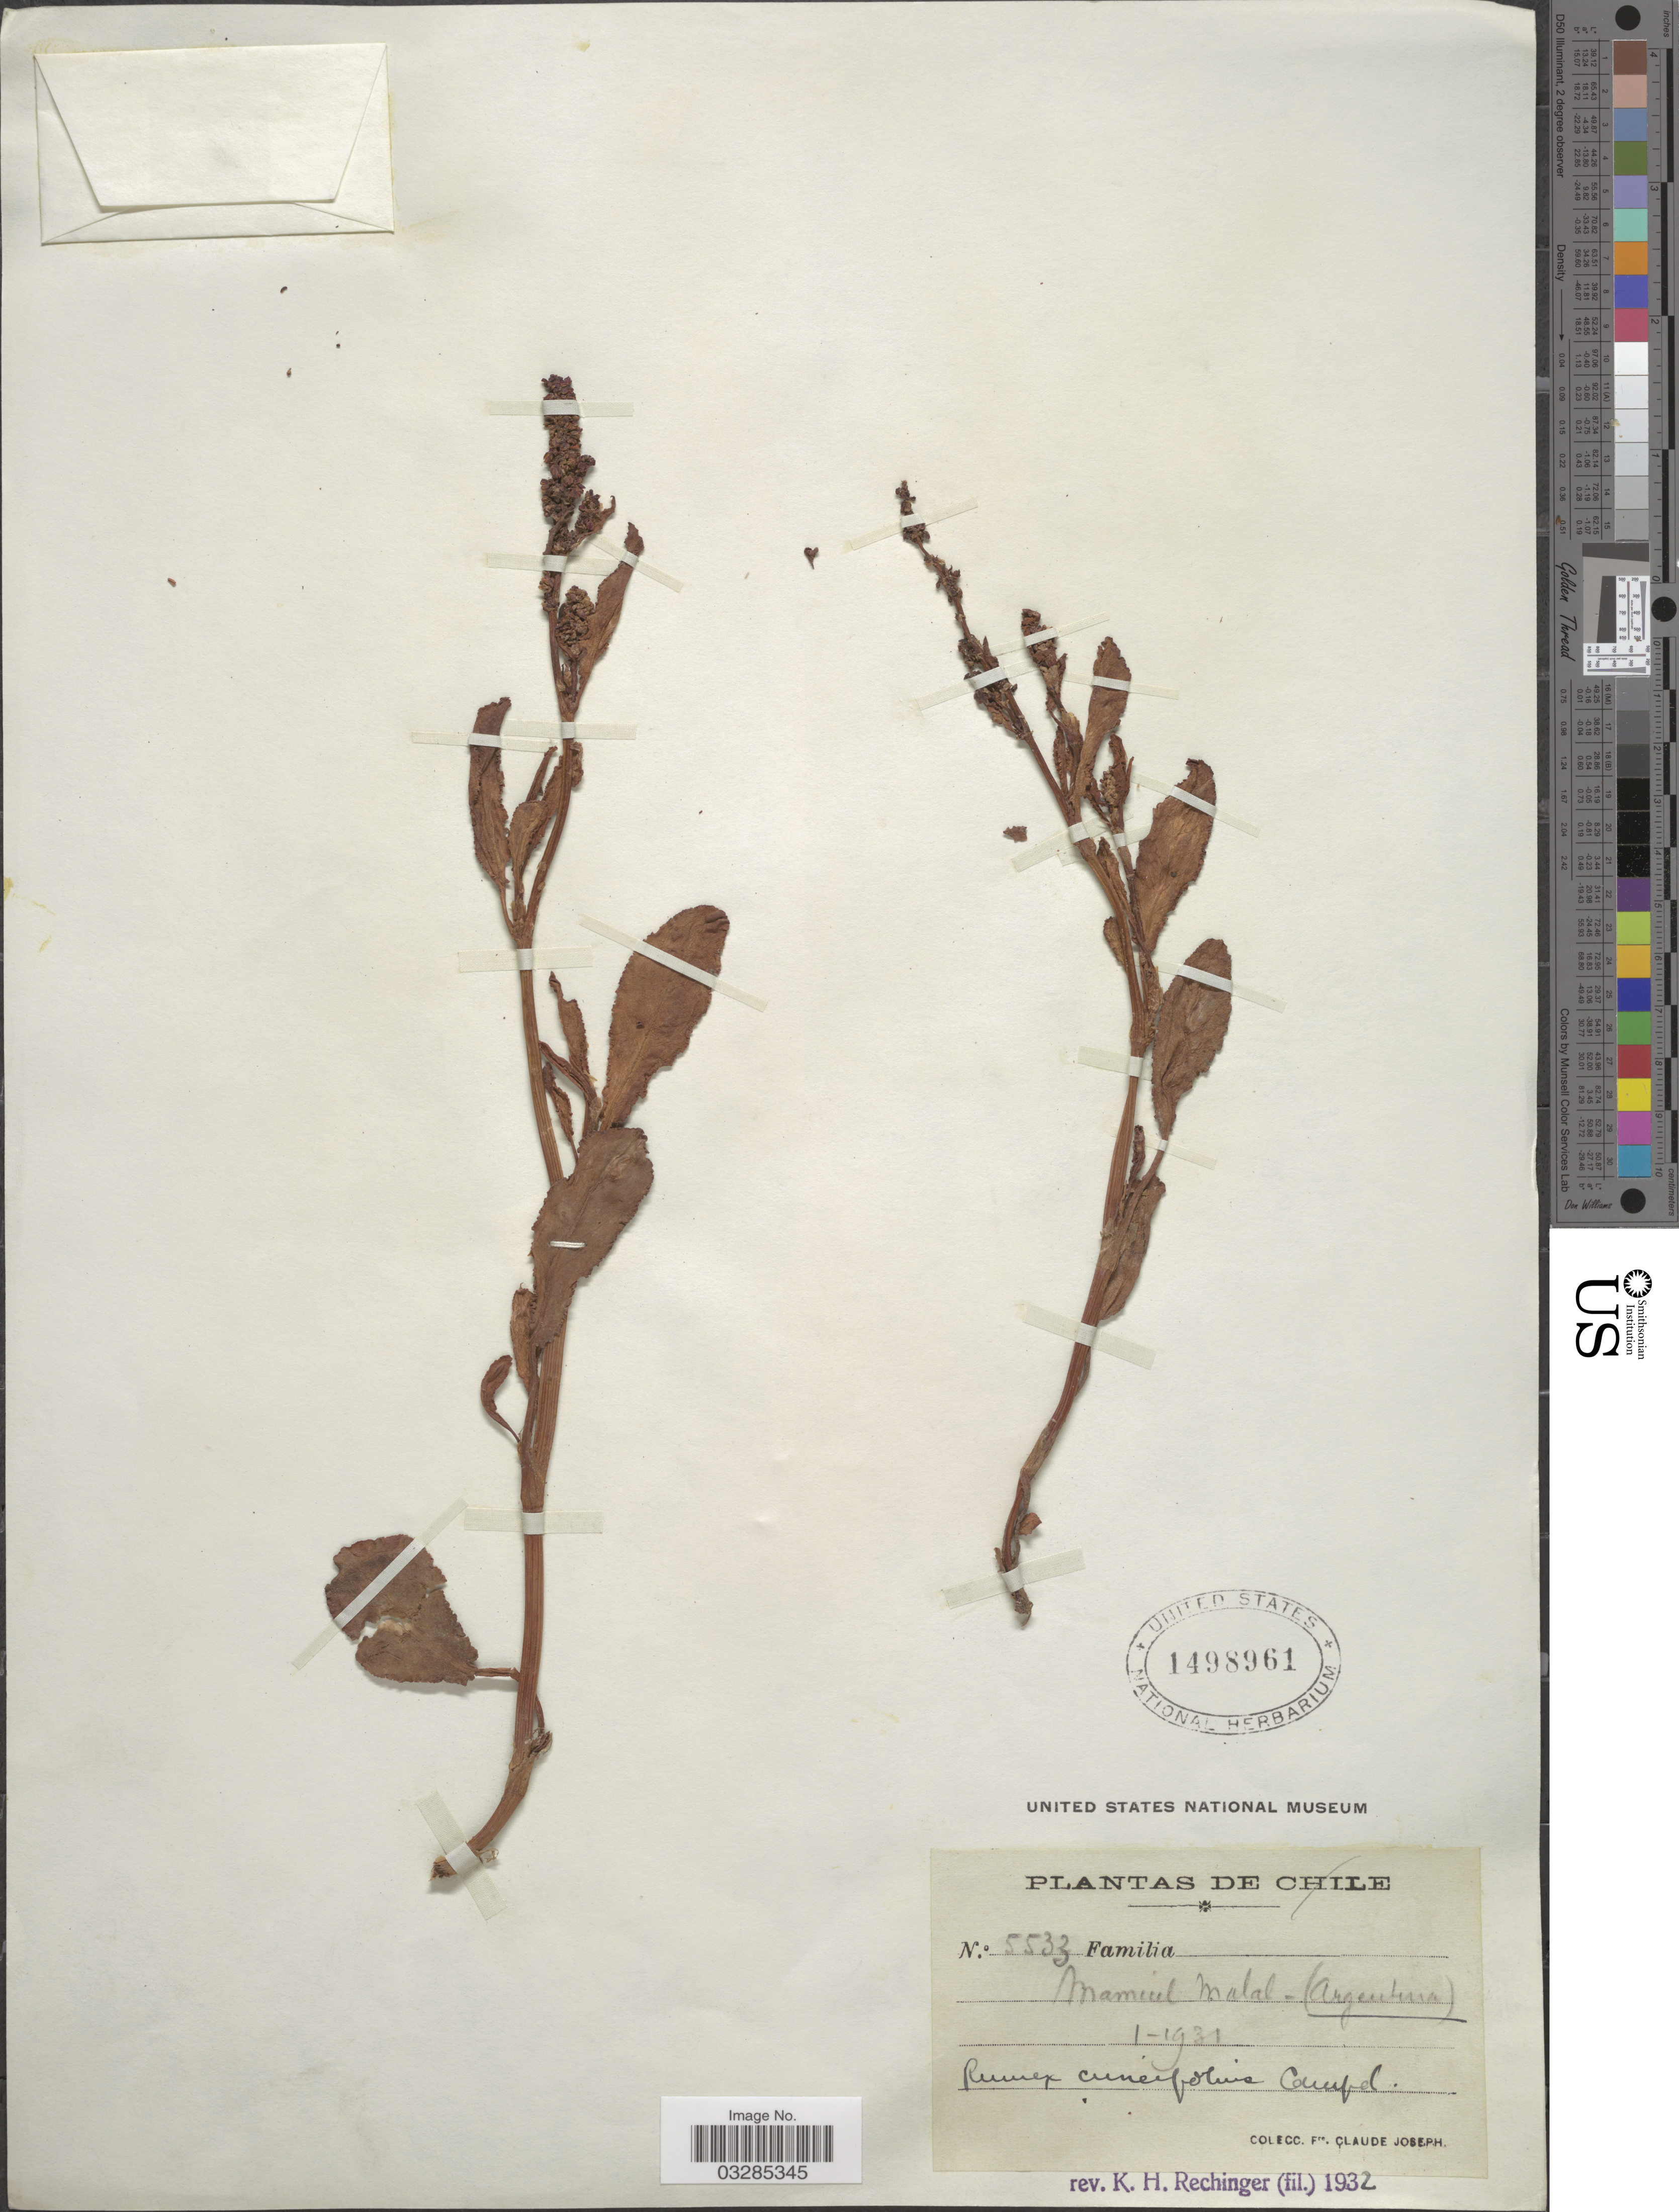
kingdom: Plantae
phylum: Tracheophyta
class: Magnoliopsida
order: Caryophyllales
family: Polygonaceae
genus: Rumex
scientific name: Rumex cuneifolius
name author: Campd.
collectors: Bro. Claude-Joseph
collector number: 5533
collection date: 1931-01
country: Argentina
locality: Mamuil Malal.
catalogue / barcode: US 1498961